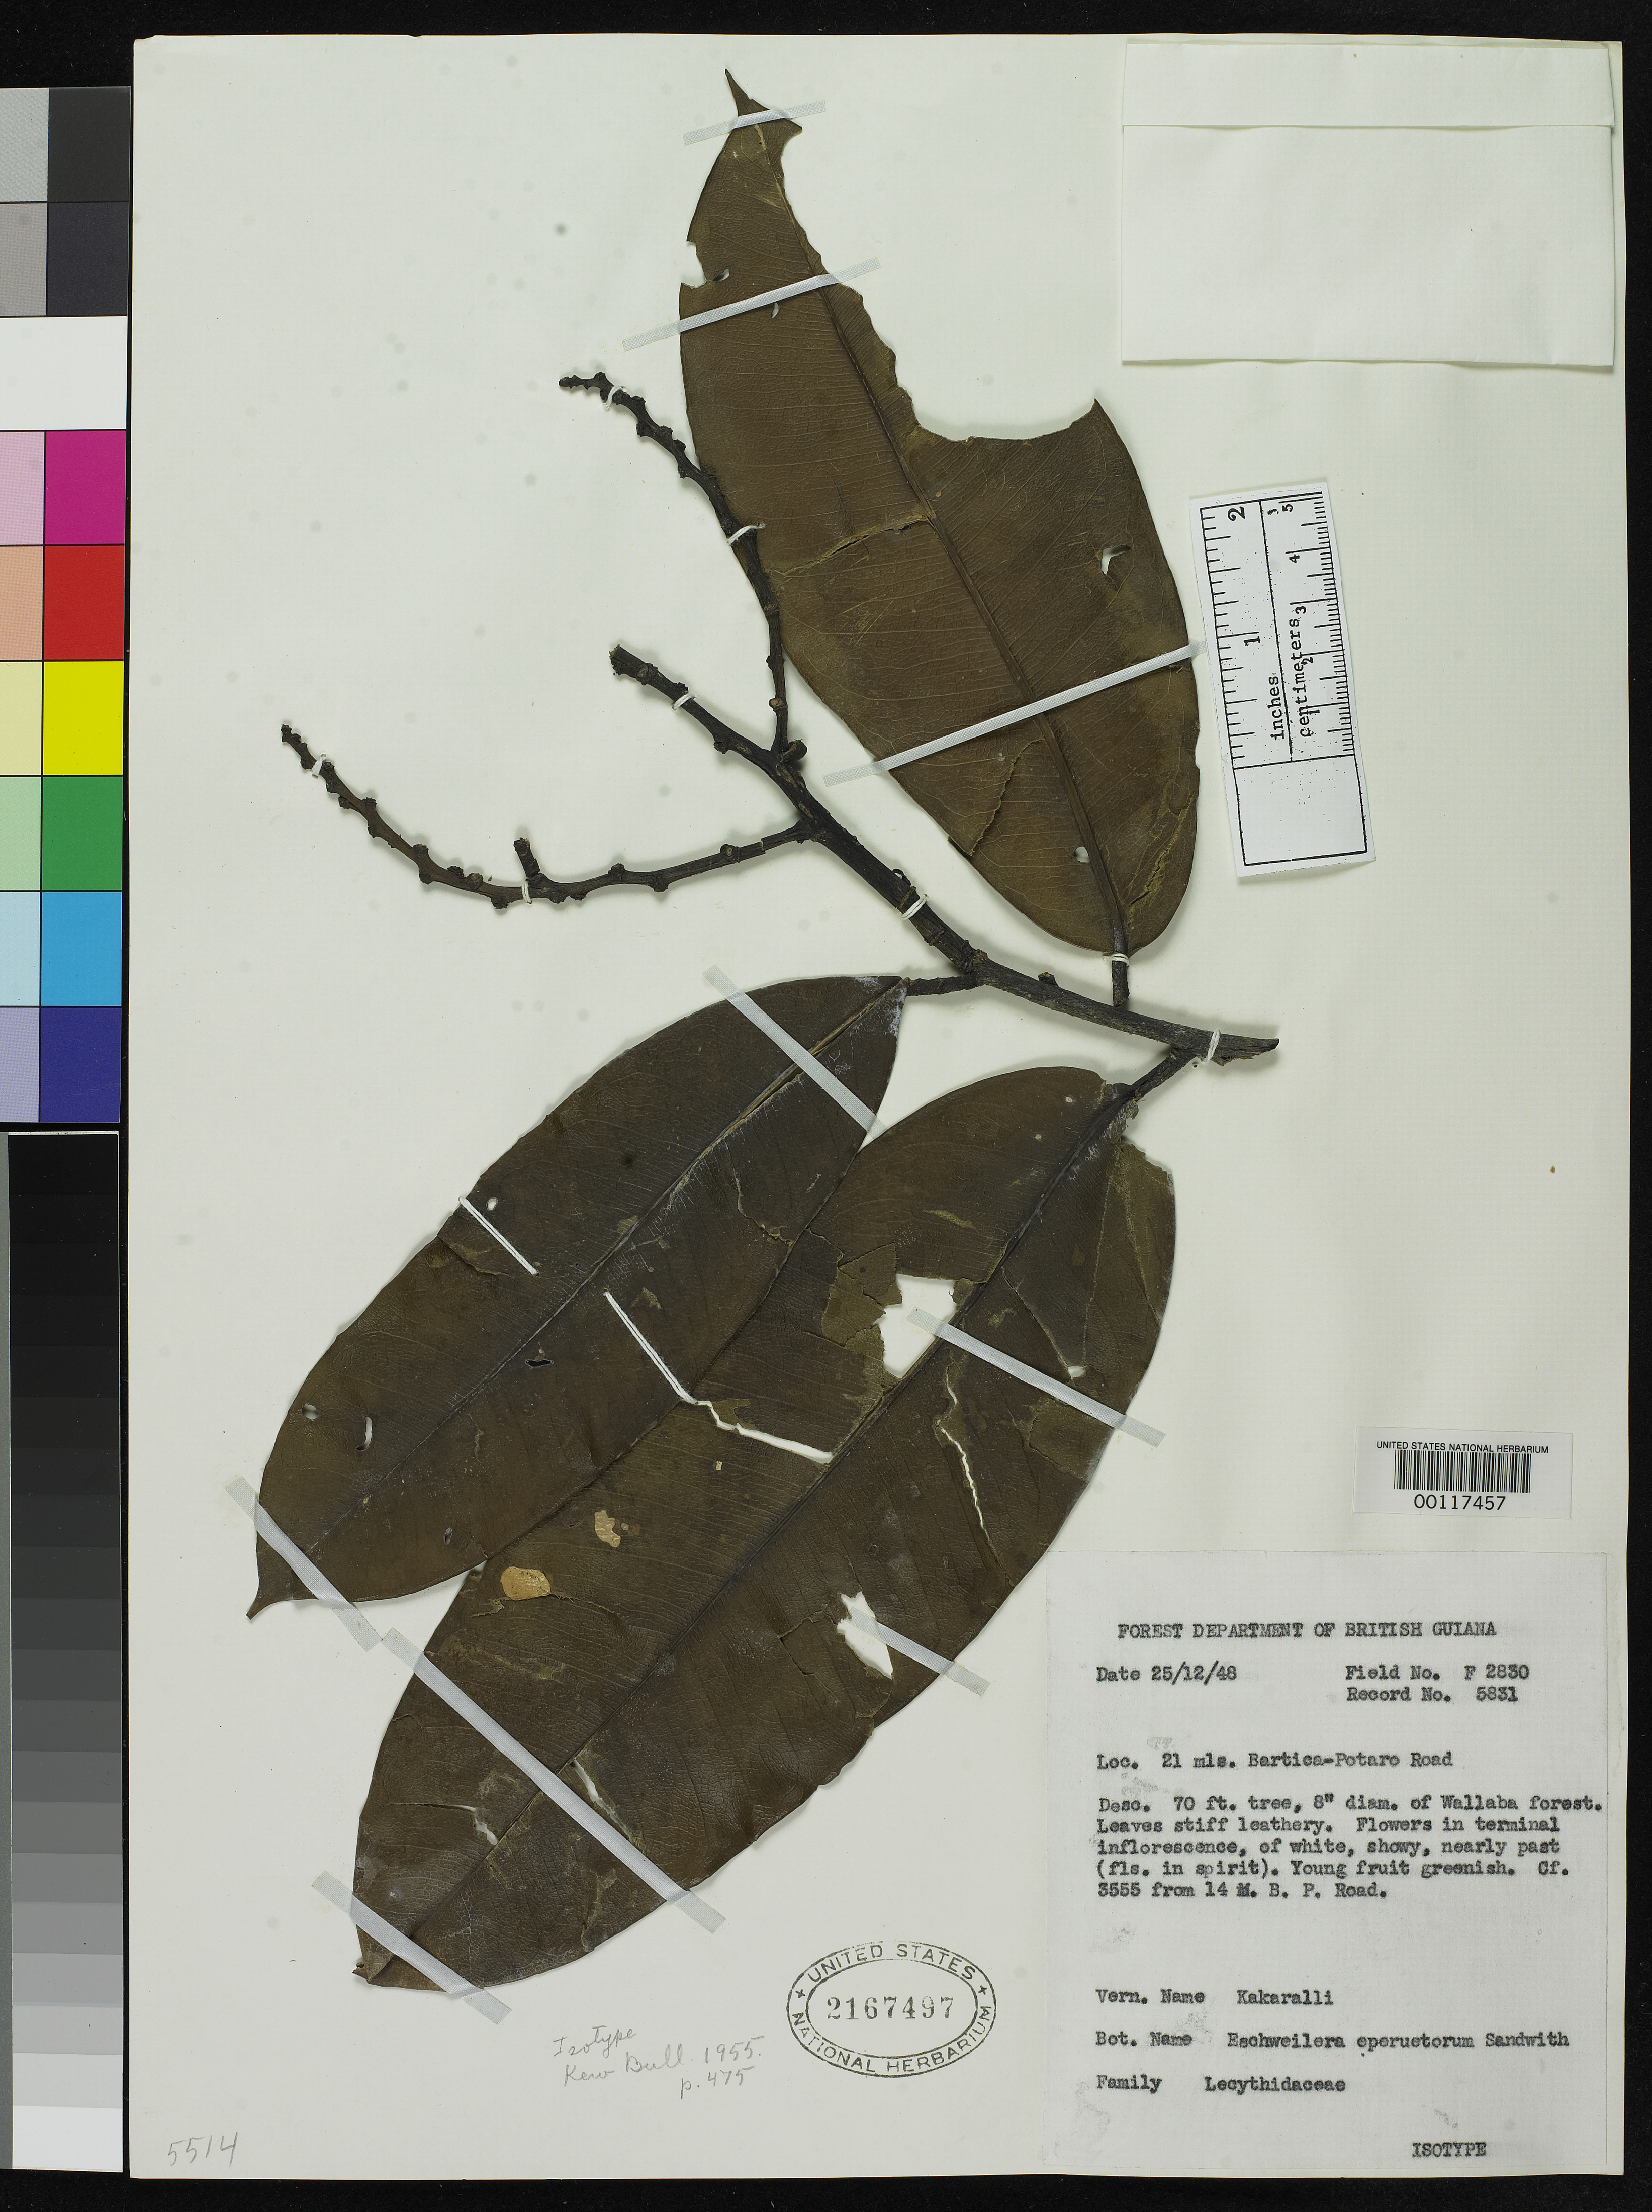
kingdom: Plantae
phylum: Tracheophyta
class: Magnoliopsida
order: Ericales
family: Lecythidaceae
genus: Eschweilera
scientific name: Eschweilera eperuetorum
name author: Sandwith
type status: Isotype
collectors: D. B. Fanshawe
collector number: For. Dept. 5831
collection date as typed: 25 Dec 1948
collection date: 1948-12-25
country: Guyana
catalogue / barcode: US 2167497